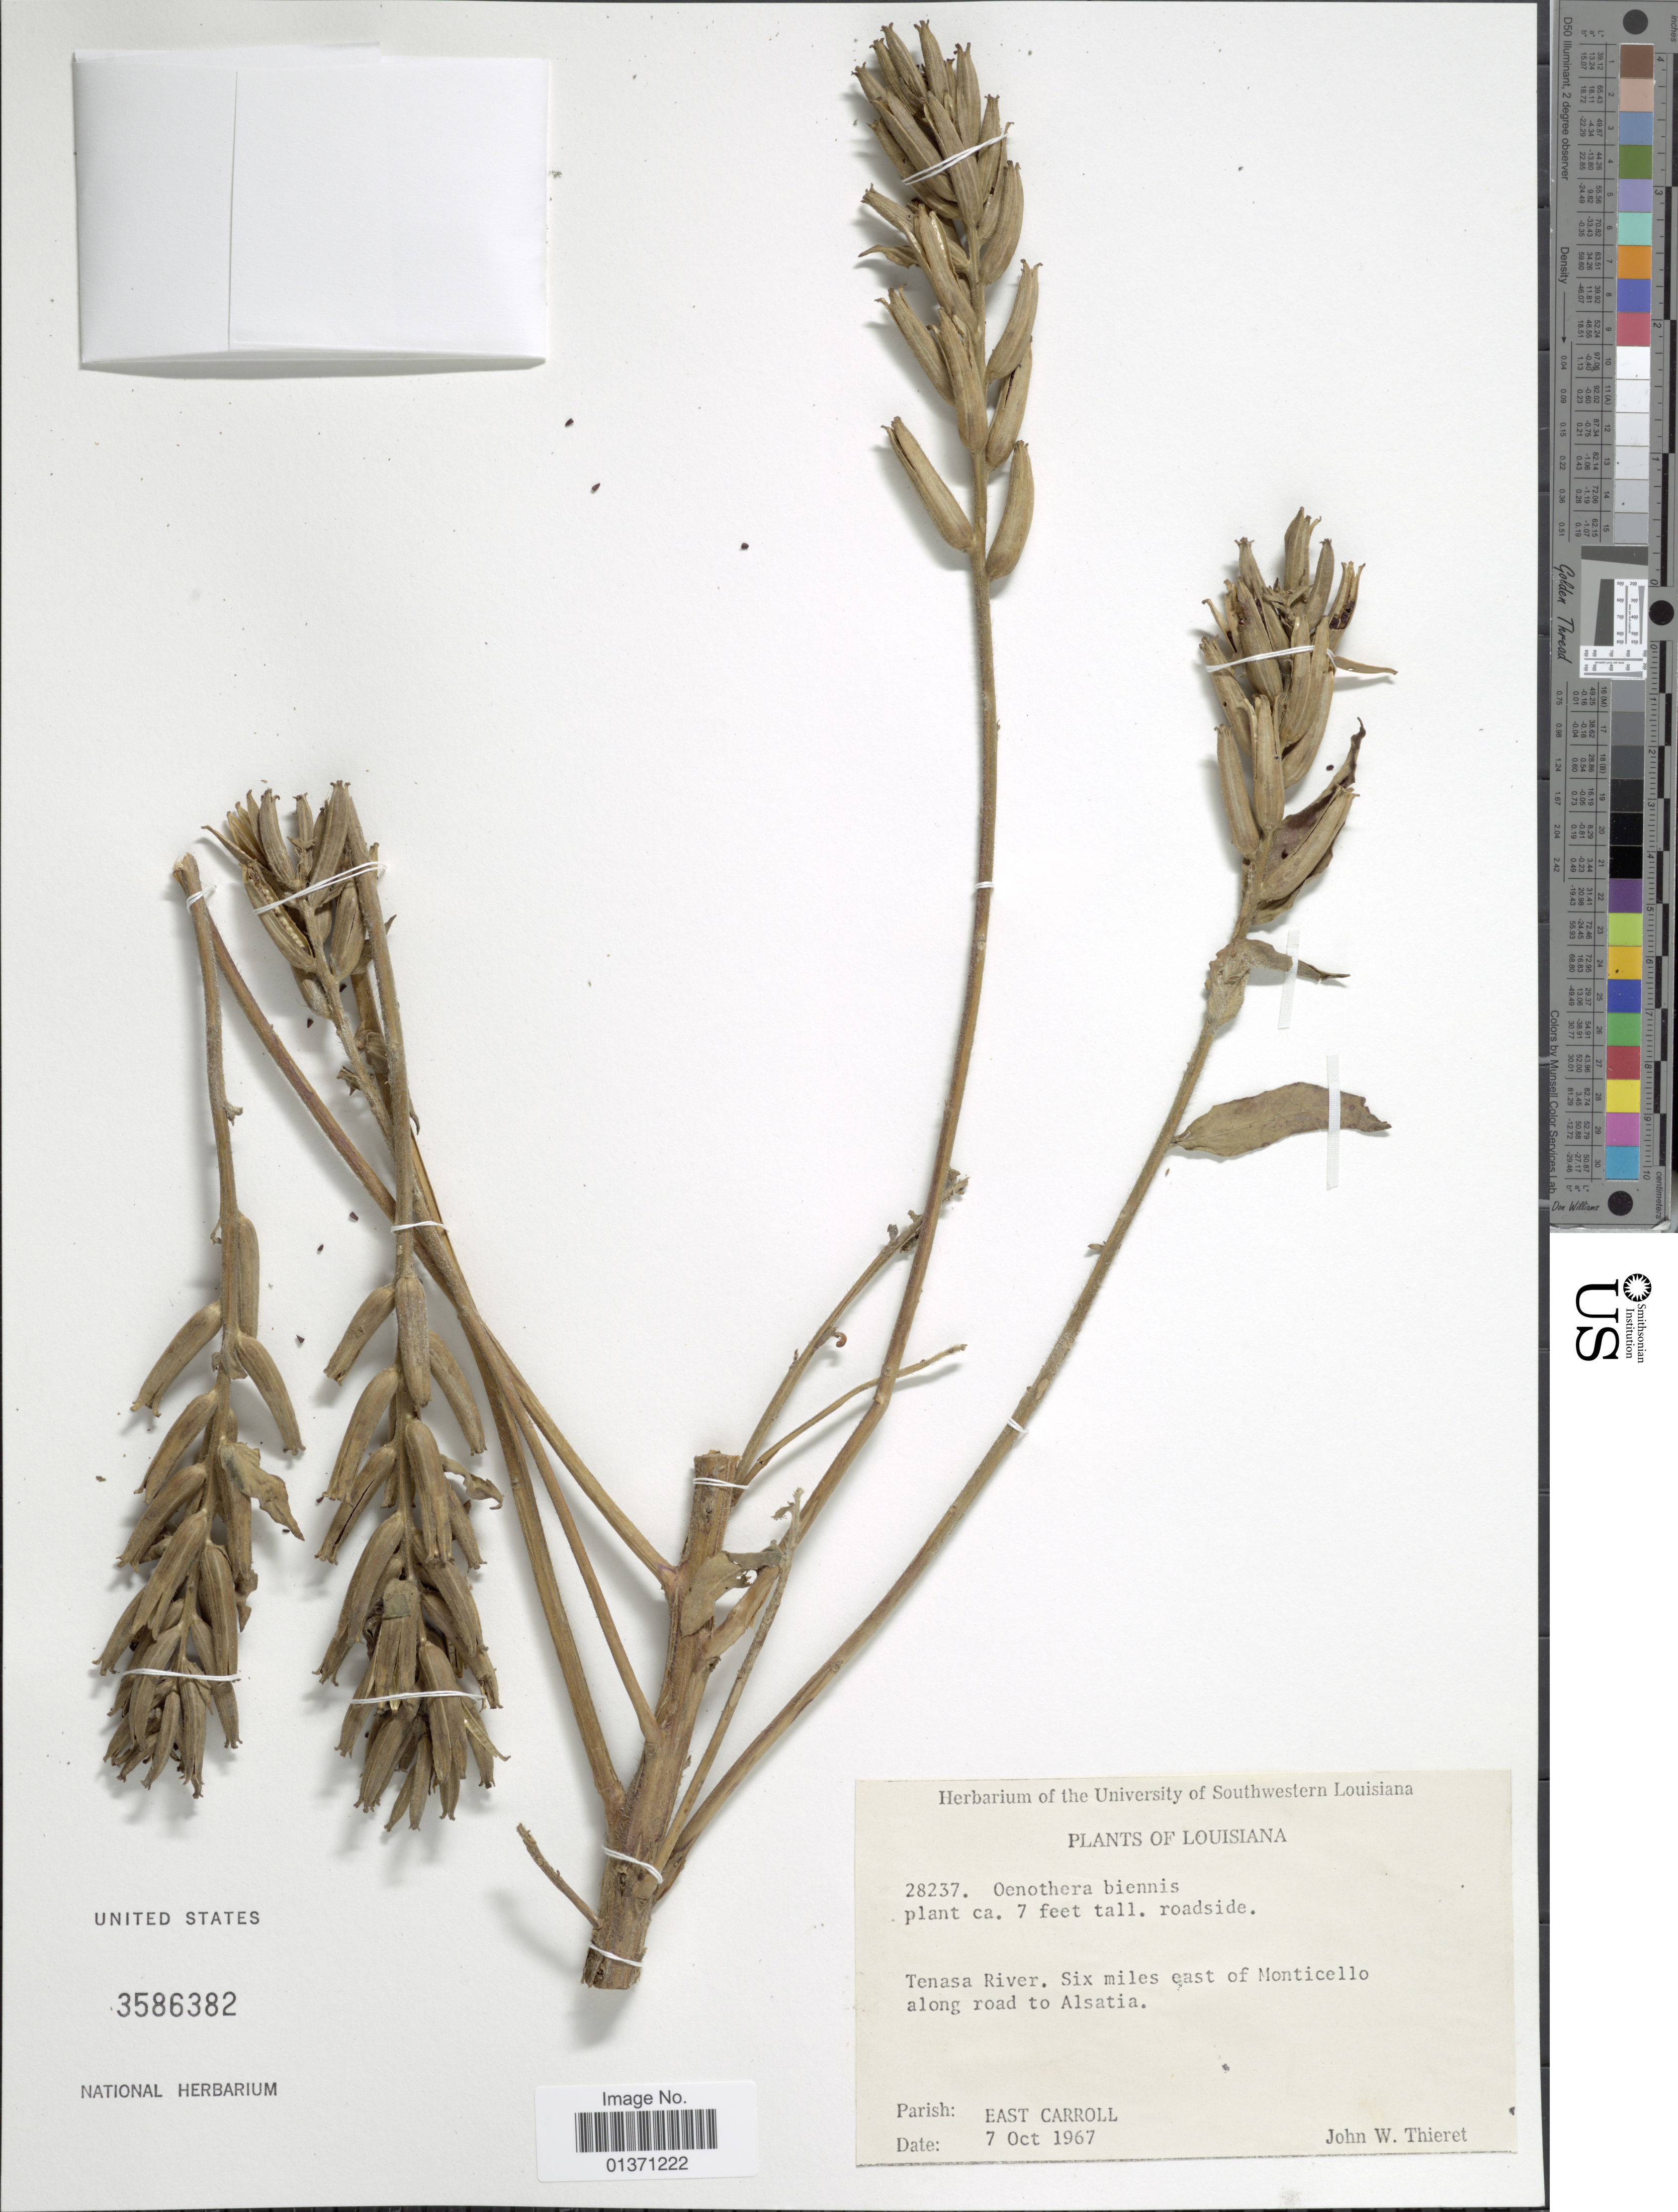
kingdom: Plantae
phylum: Tracheophyta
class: Magnoliopsida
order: Myrtales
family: Onagraceae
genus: Oenothera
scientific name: Oenothera biennis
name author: L.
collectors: J. W. Thieret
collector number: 28237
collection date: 1967-10-07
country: United States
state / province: Louisiana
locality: Tenasa River. Six miles east of Monticello along road to Alsatia, Parish: East Carroll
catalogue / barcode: US 3586382